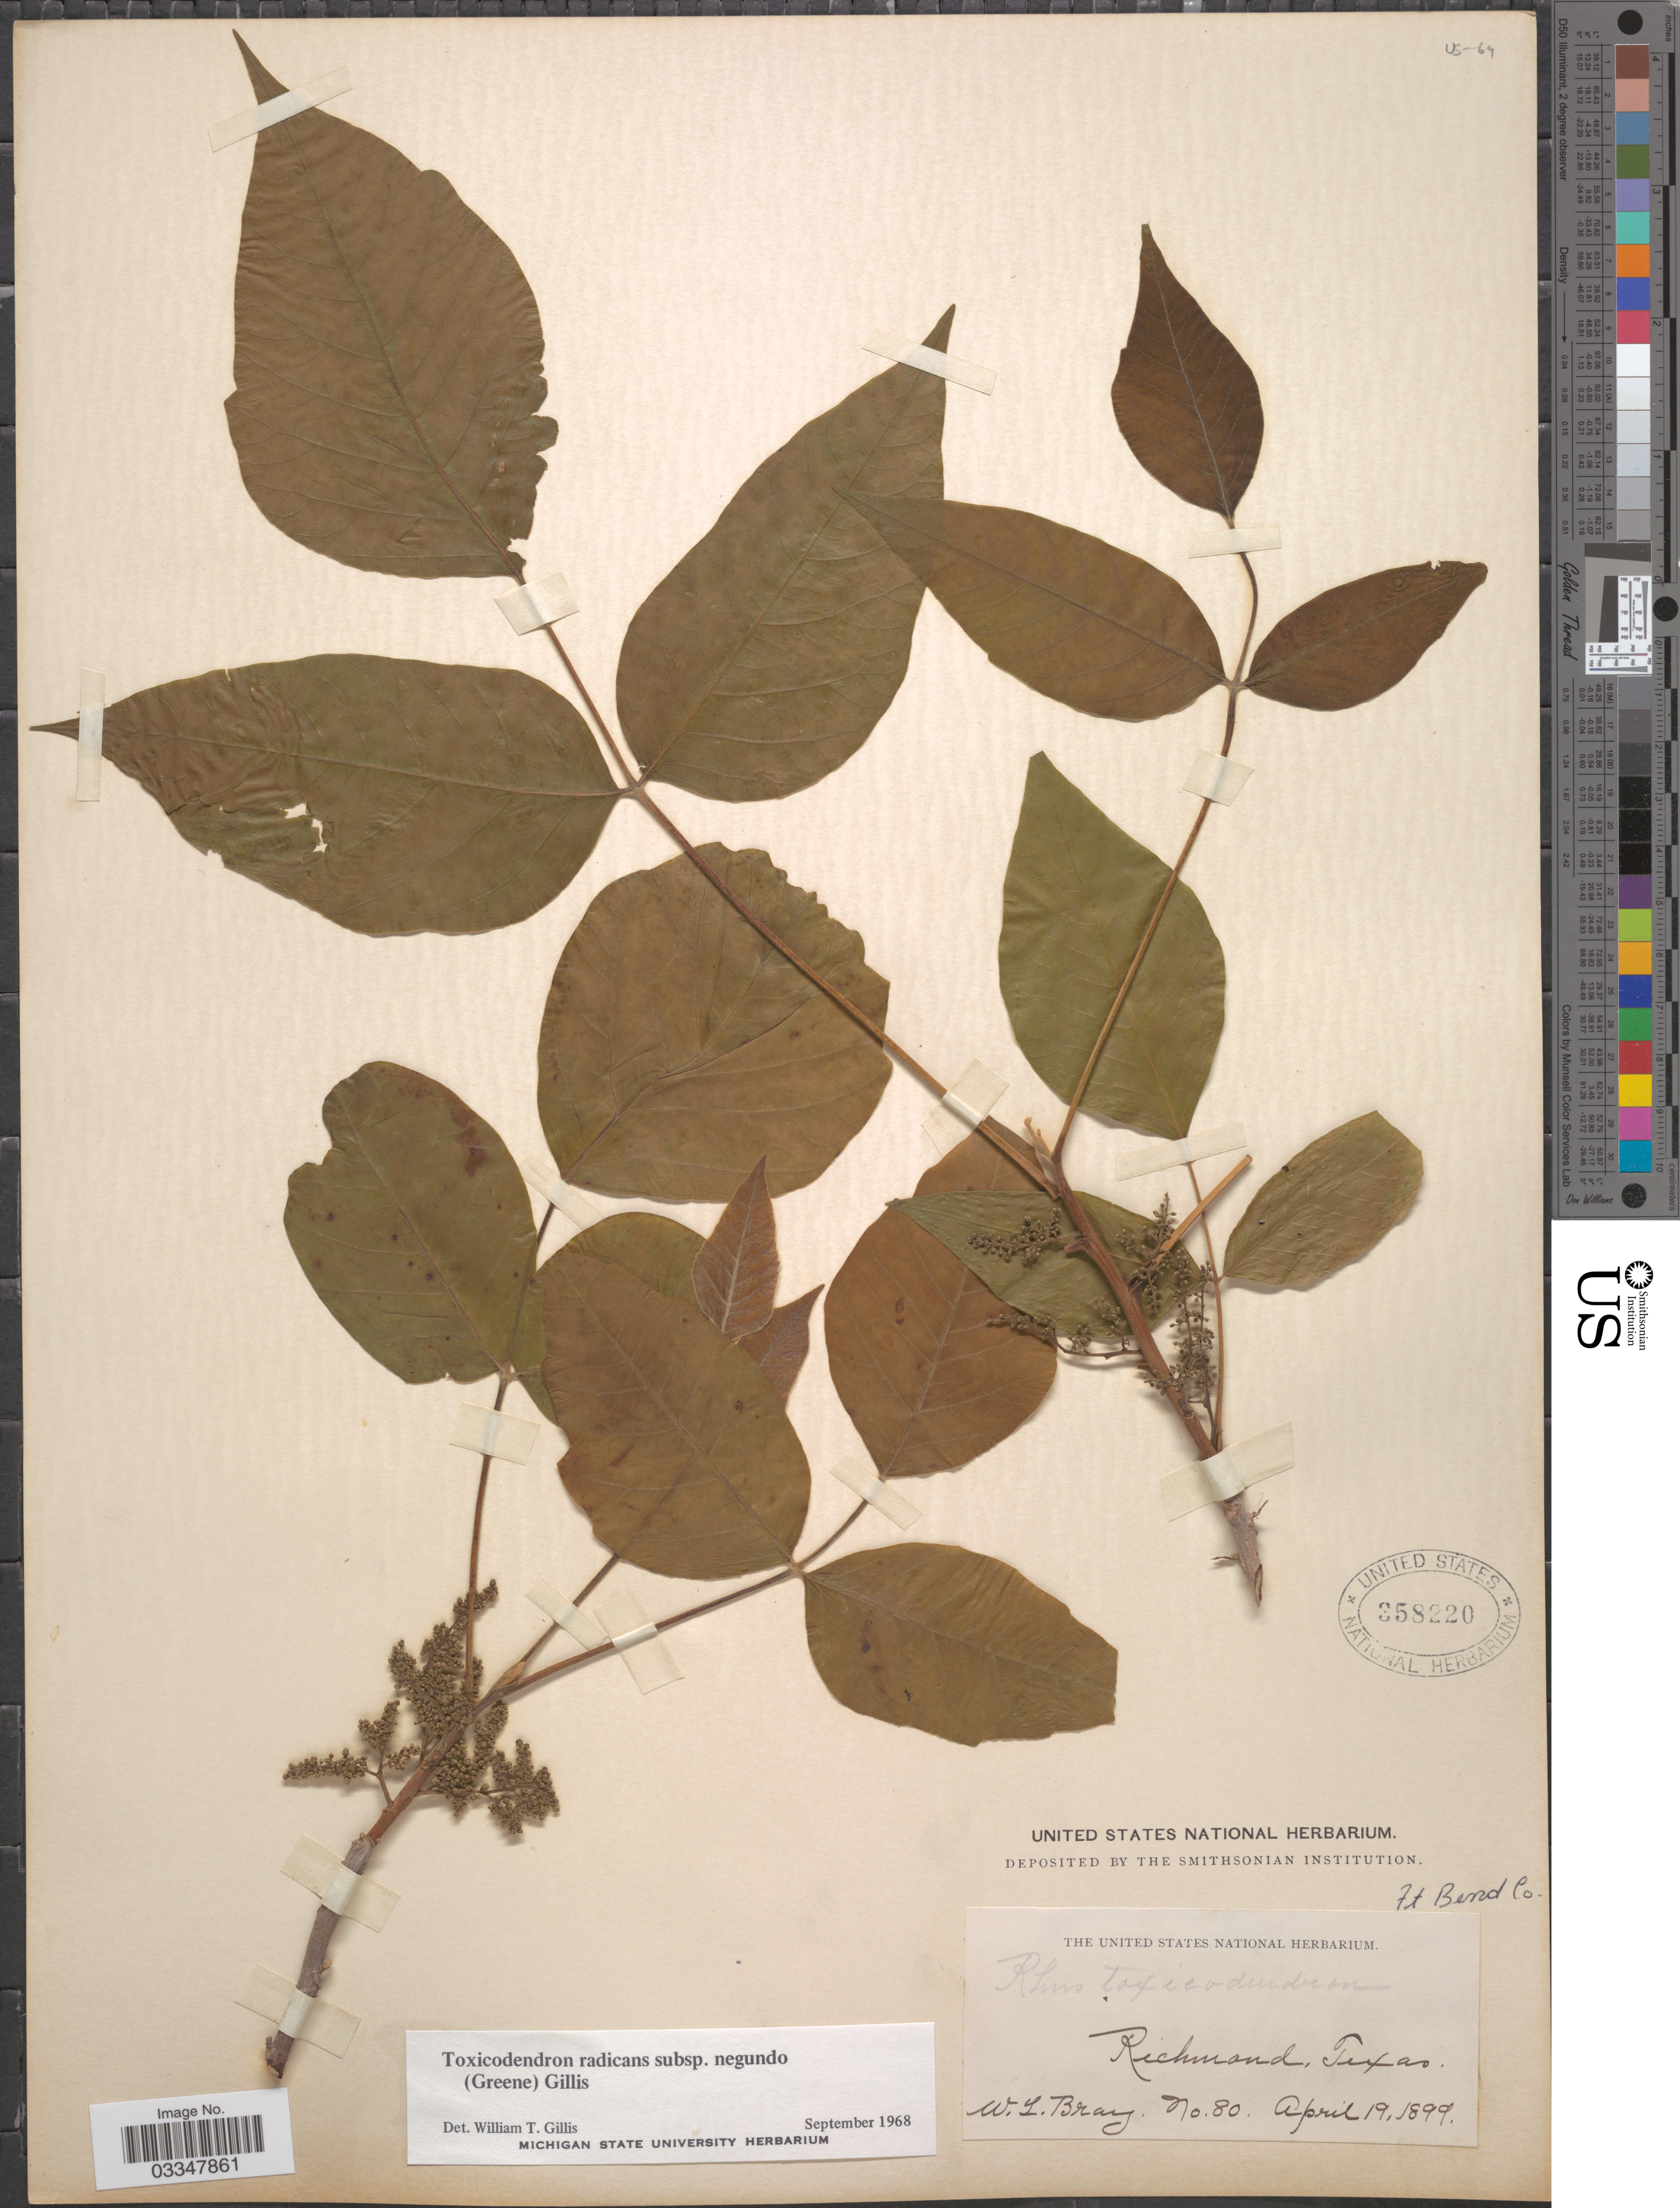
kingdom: Plantae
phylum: Tracheophyta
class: Magnoliopsida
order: Sapindales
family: Anacardiaceae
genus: Toxicodendron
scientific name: Toxicodendron radicans subsp. negundo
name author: (Greene) Gillis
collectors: W. L. Bray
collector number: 80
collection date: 1899-04-19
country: United States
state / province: Texas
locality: Ft Bend Co. Richmond.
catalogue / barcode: US 358220